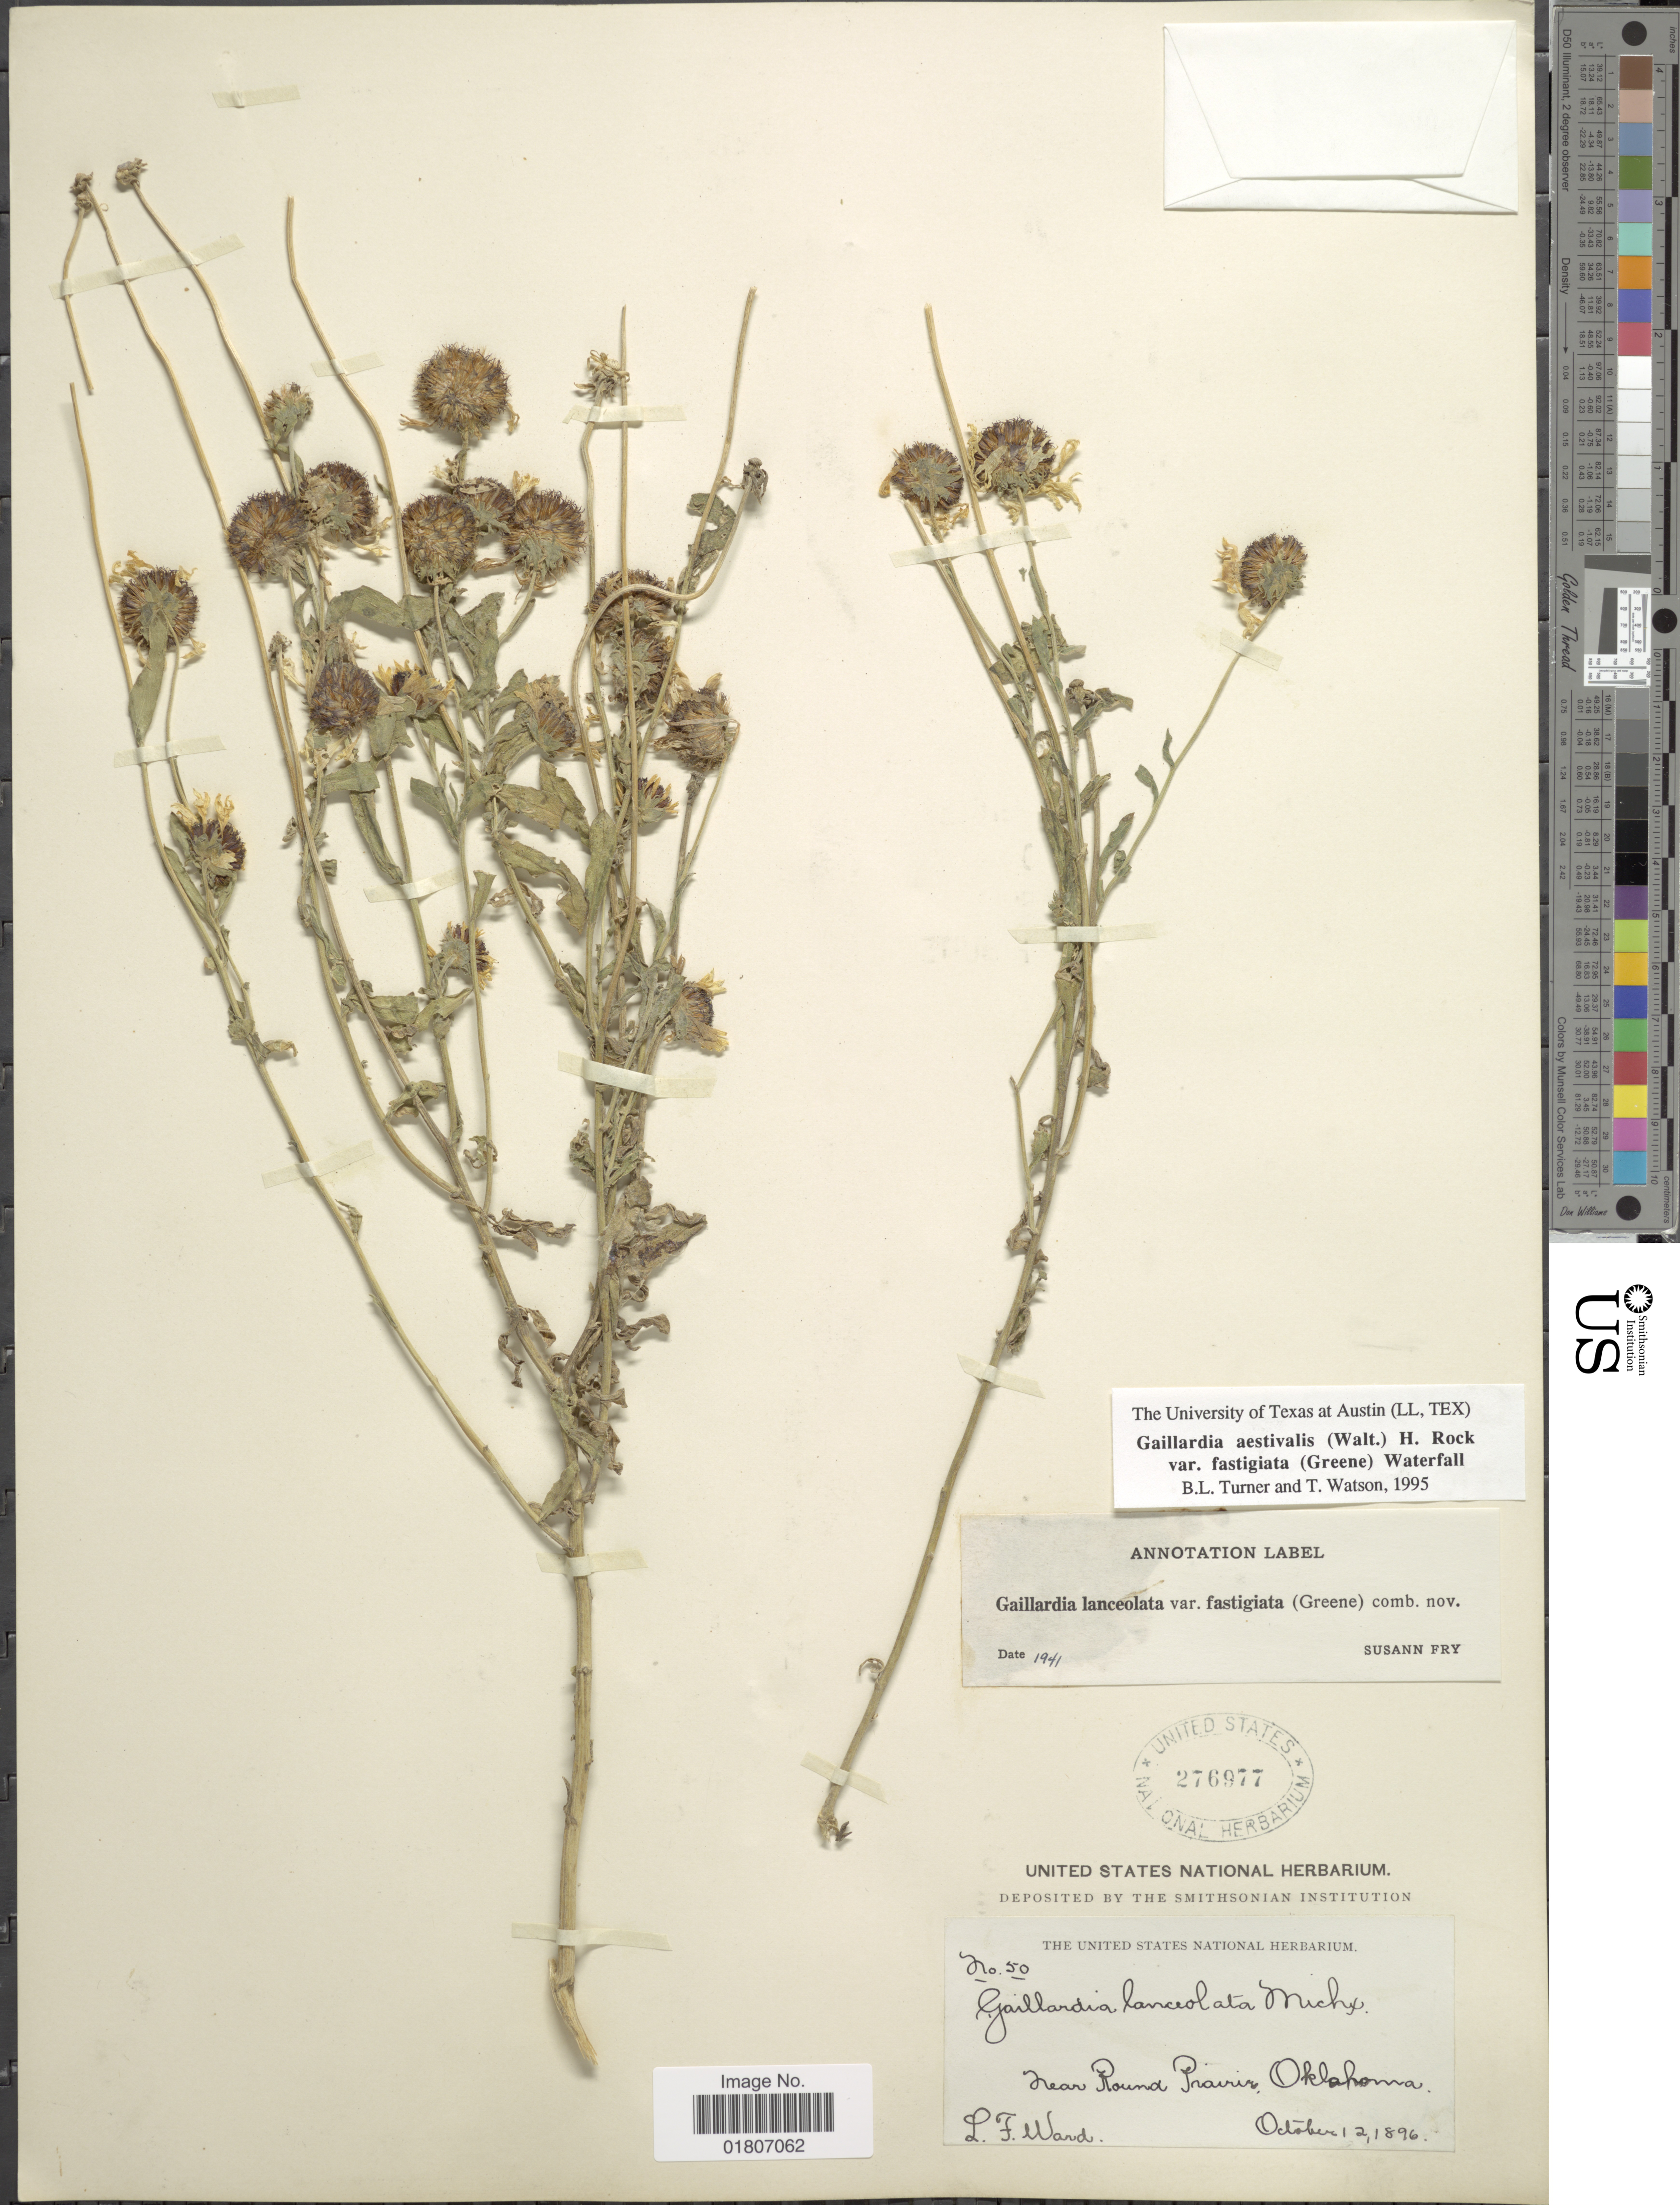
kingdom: Plantae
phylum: Tracheophyta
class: Magnoliopsida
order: Asterales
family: Asteraceae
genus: Gaillardia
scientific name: Gaillardia aestivalis var. fastigiata (indet)?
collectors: L. Ward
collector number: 50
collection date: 1896-10-12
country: United States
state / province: Oklahoma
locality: Near Round Prairie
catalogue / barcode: US 276977